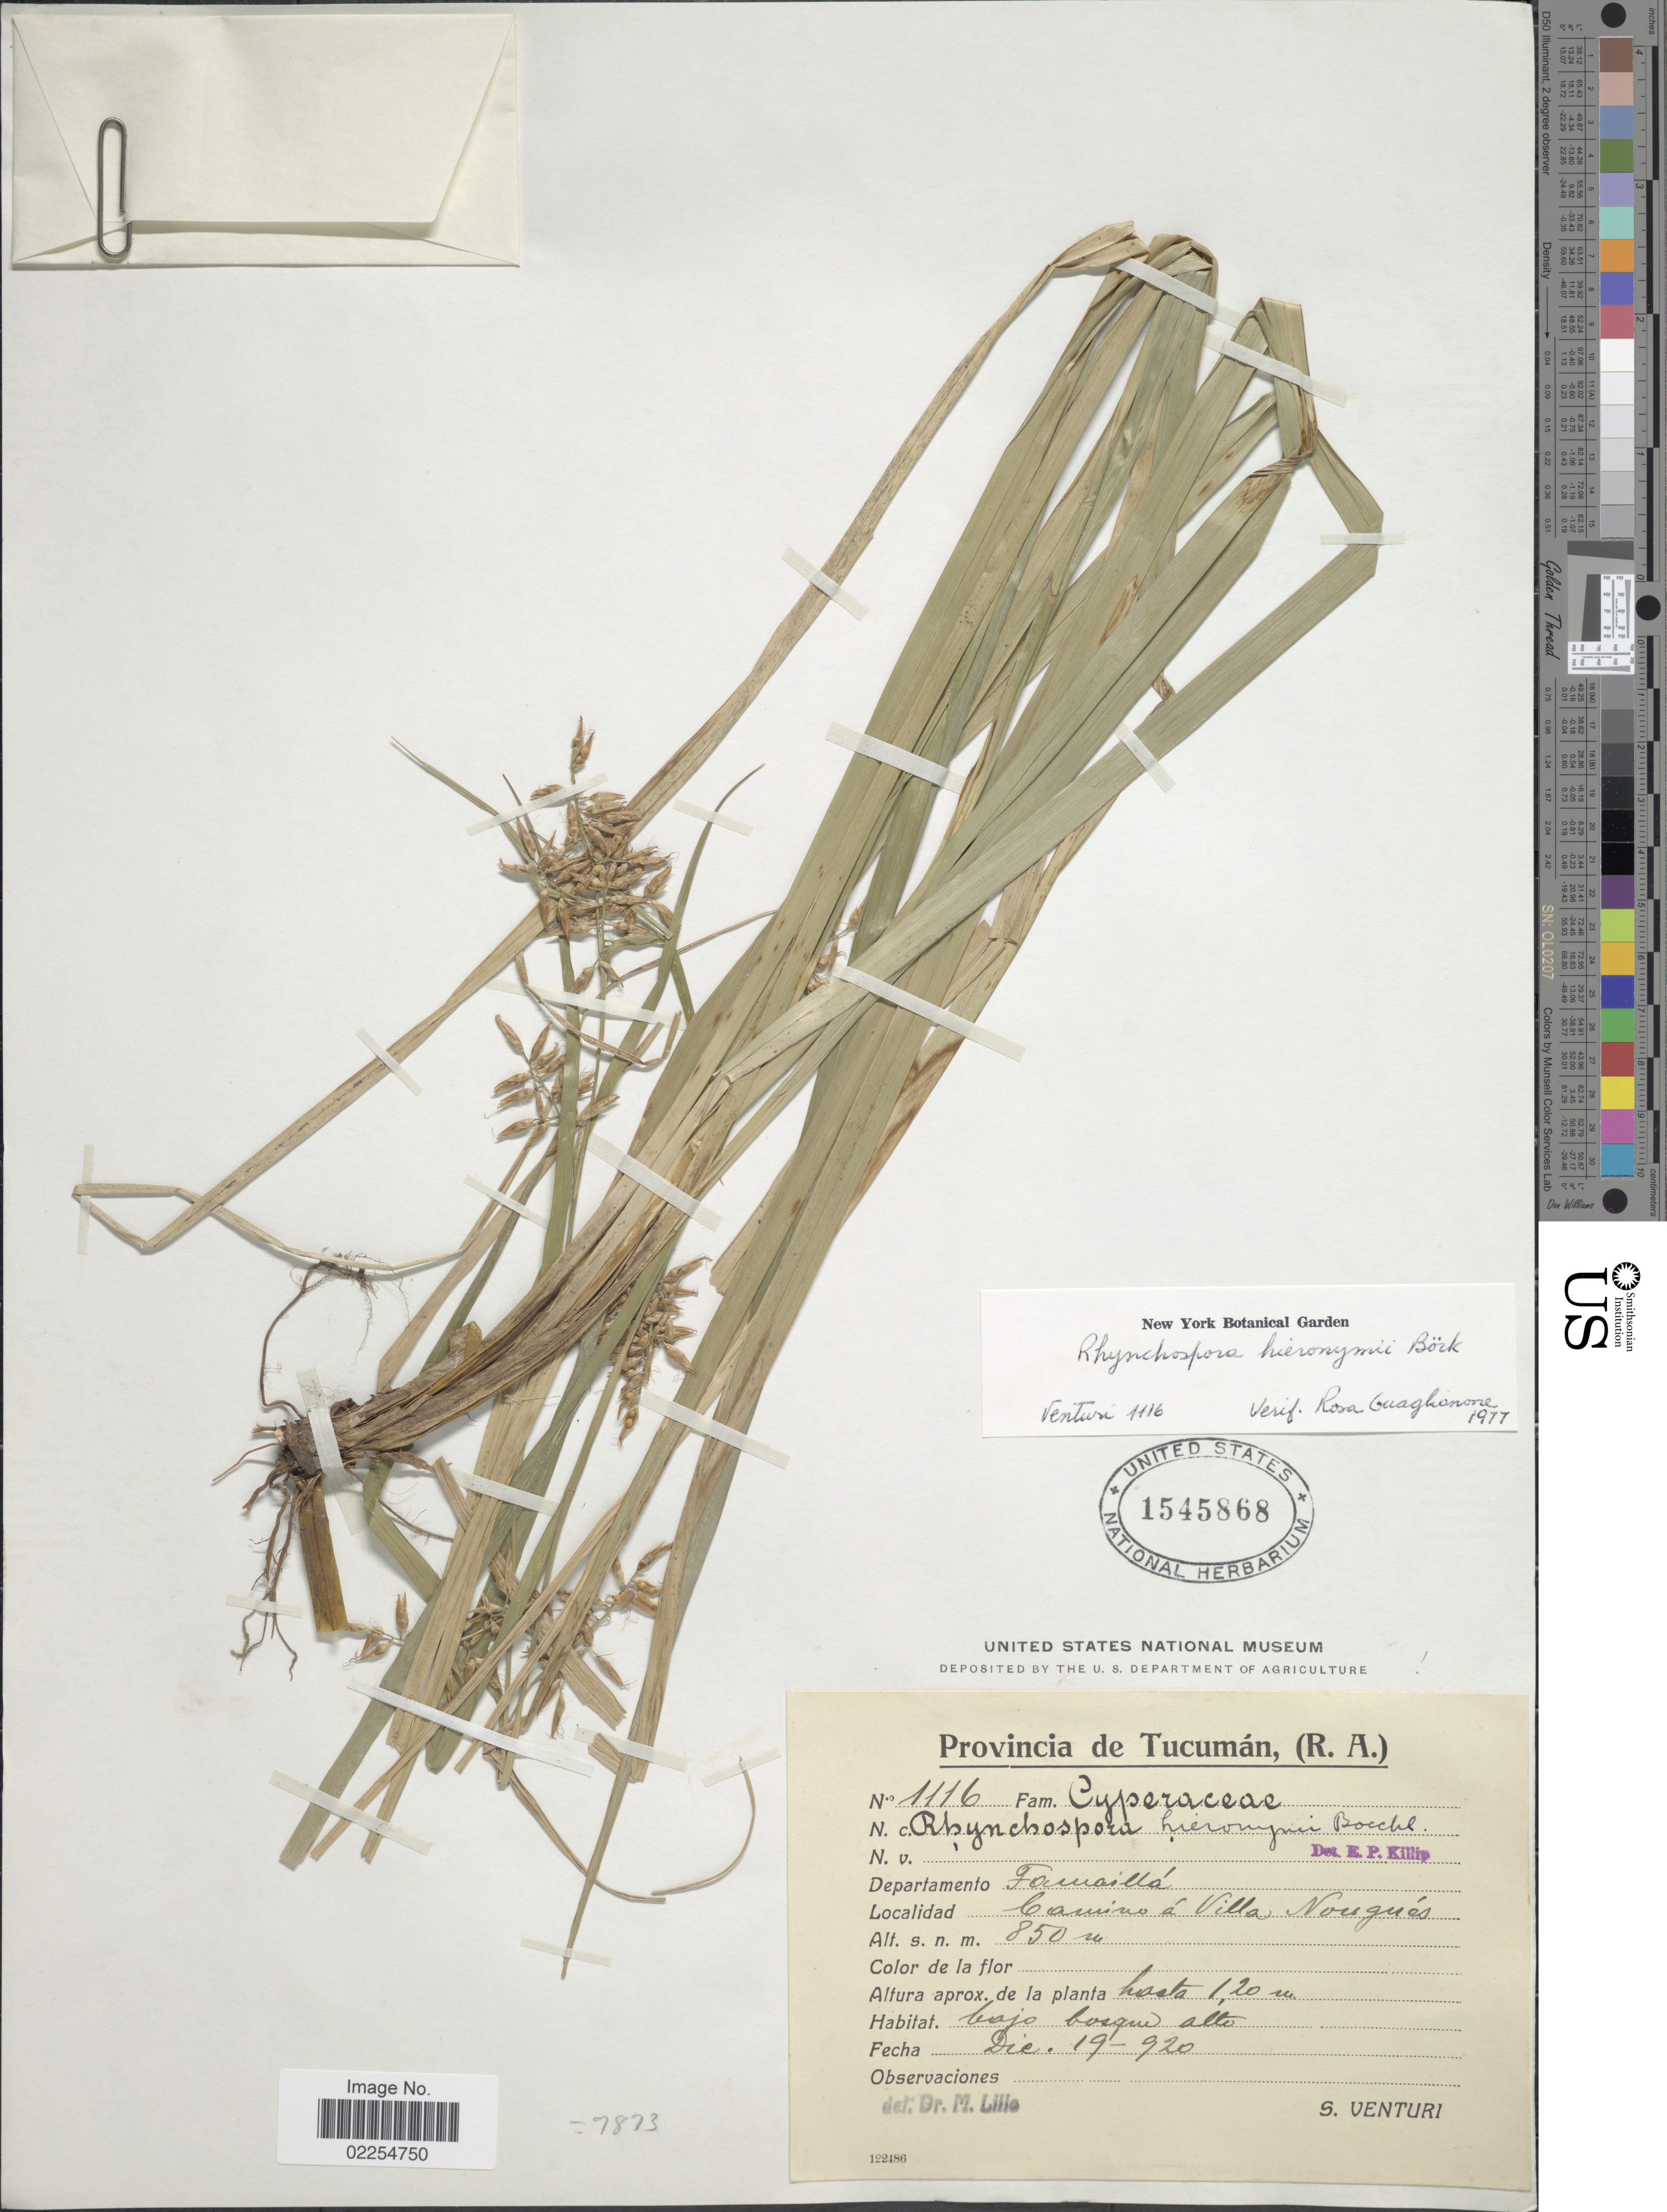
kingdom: Plantae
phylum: Tracheophyta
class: Liliopsida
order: Poales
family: Cyperaceae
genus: Rhynchospora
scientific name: Rhynchospora hieronymi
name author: Boeckeler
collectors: S. Venturi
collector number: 1116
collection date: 1920-12-19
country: Argentina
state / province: Tucuman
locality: (R.A.) Departamento Famailla, Camino a Villa Nougues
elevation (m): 850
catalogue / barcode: US 1545868